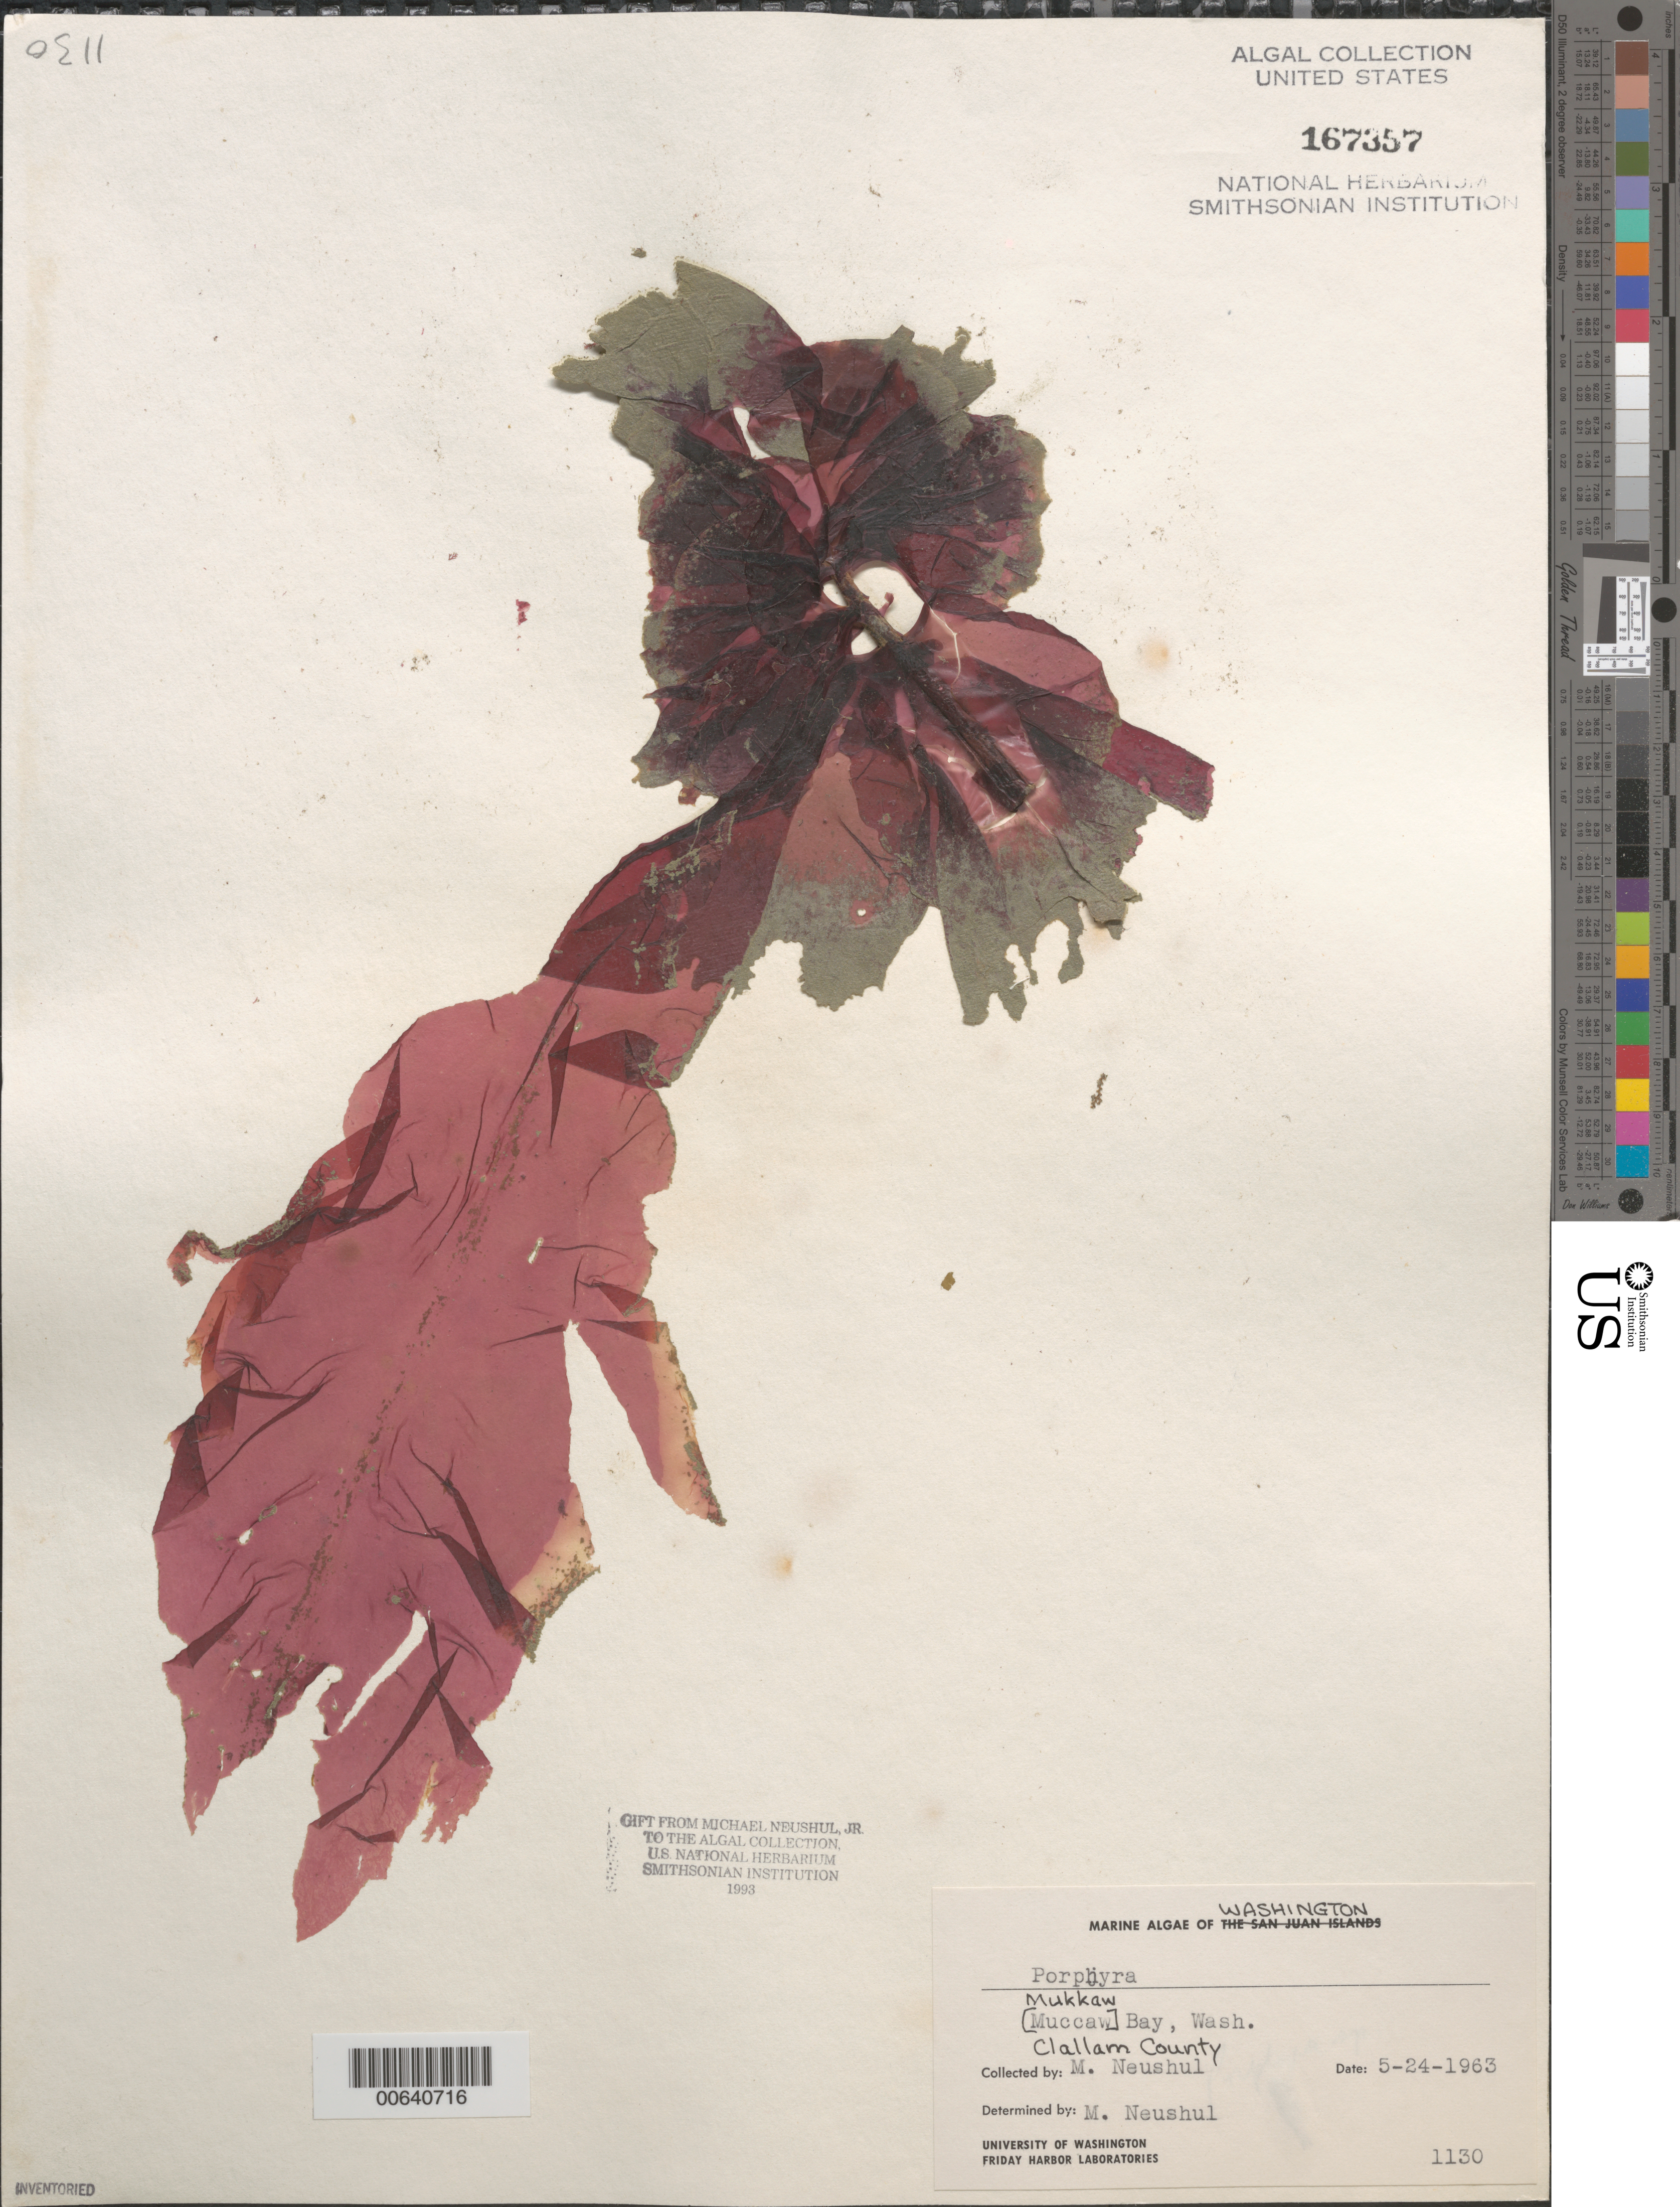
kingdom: Plantae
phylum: Rhodophyta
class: Bangiophyceae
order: Bangiales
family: Bangiaceae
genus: Porphyra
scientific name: Porphyra sp.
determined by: Neushul, M.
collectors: M. Neushul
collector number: Neushul 1130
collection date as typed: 24 May 1963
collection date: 1963-05-24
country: United States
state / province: Washington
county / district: Clallam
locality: Mukkaw Bay (Muccaw Bay)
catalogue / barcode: US 167357